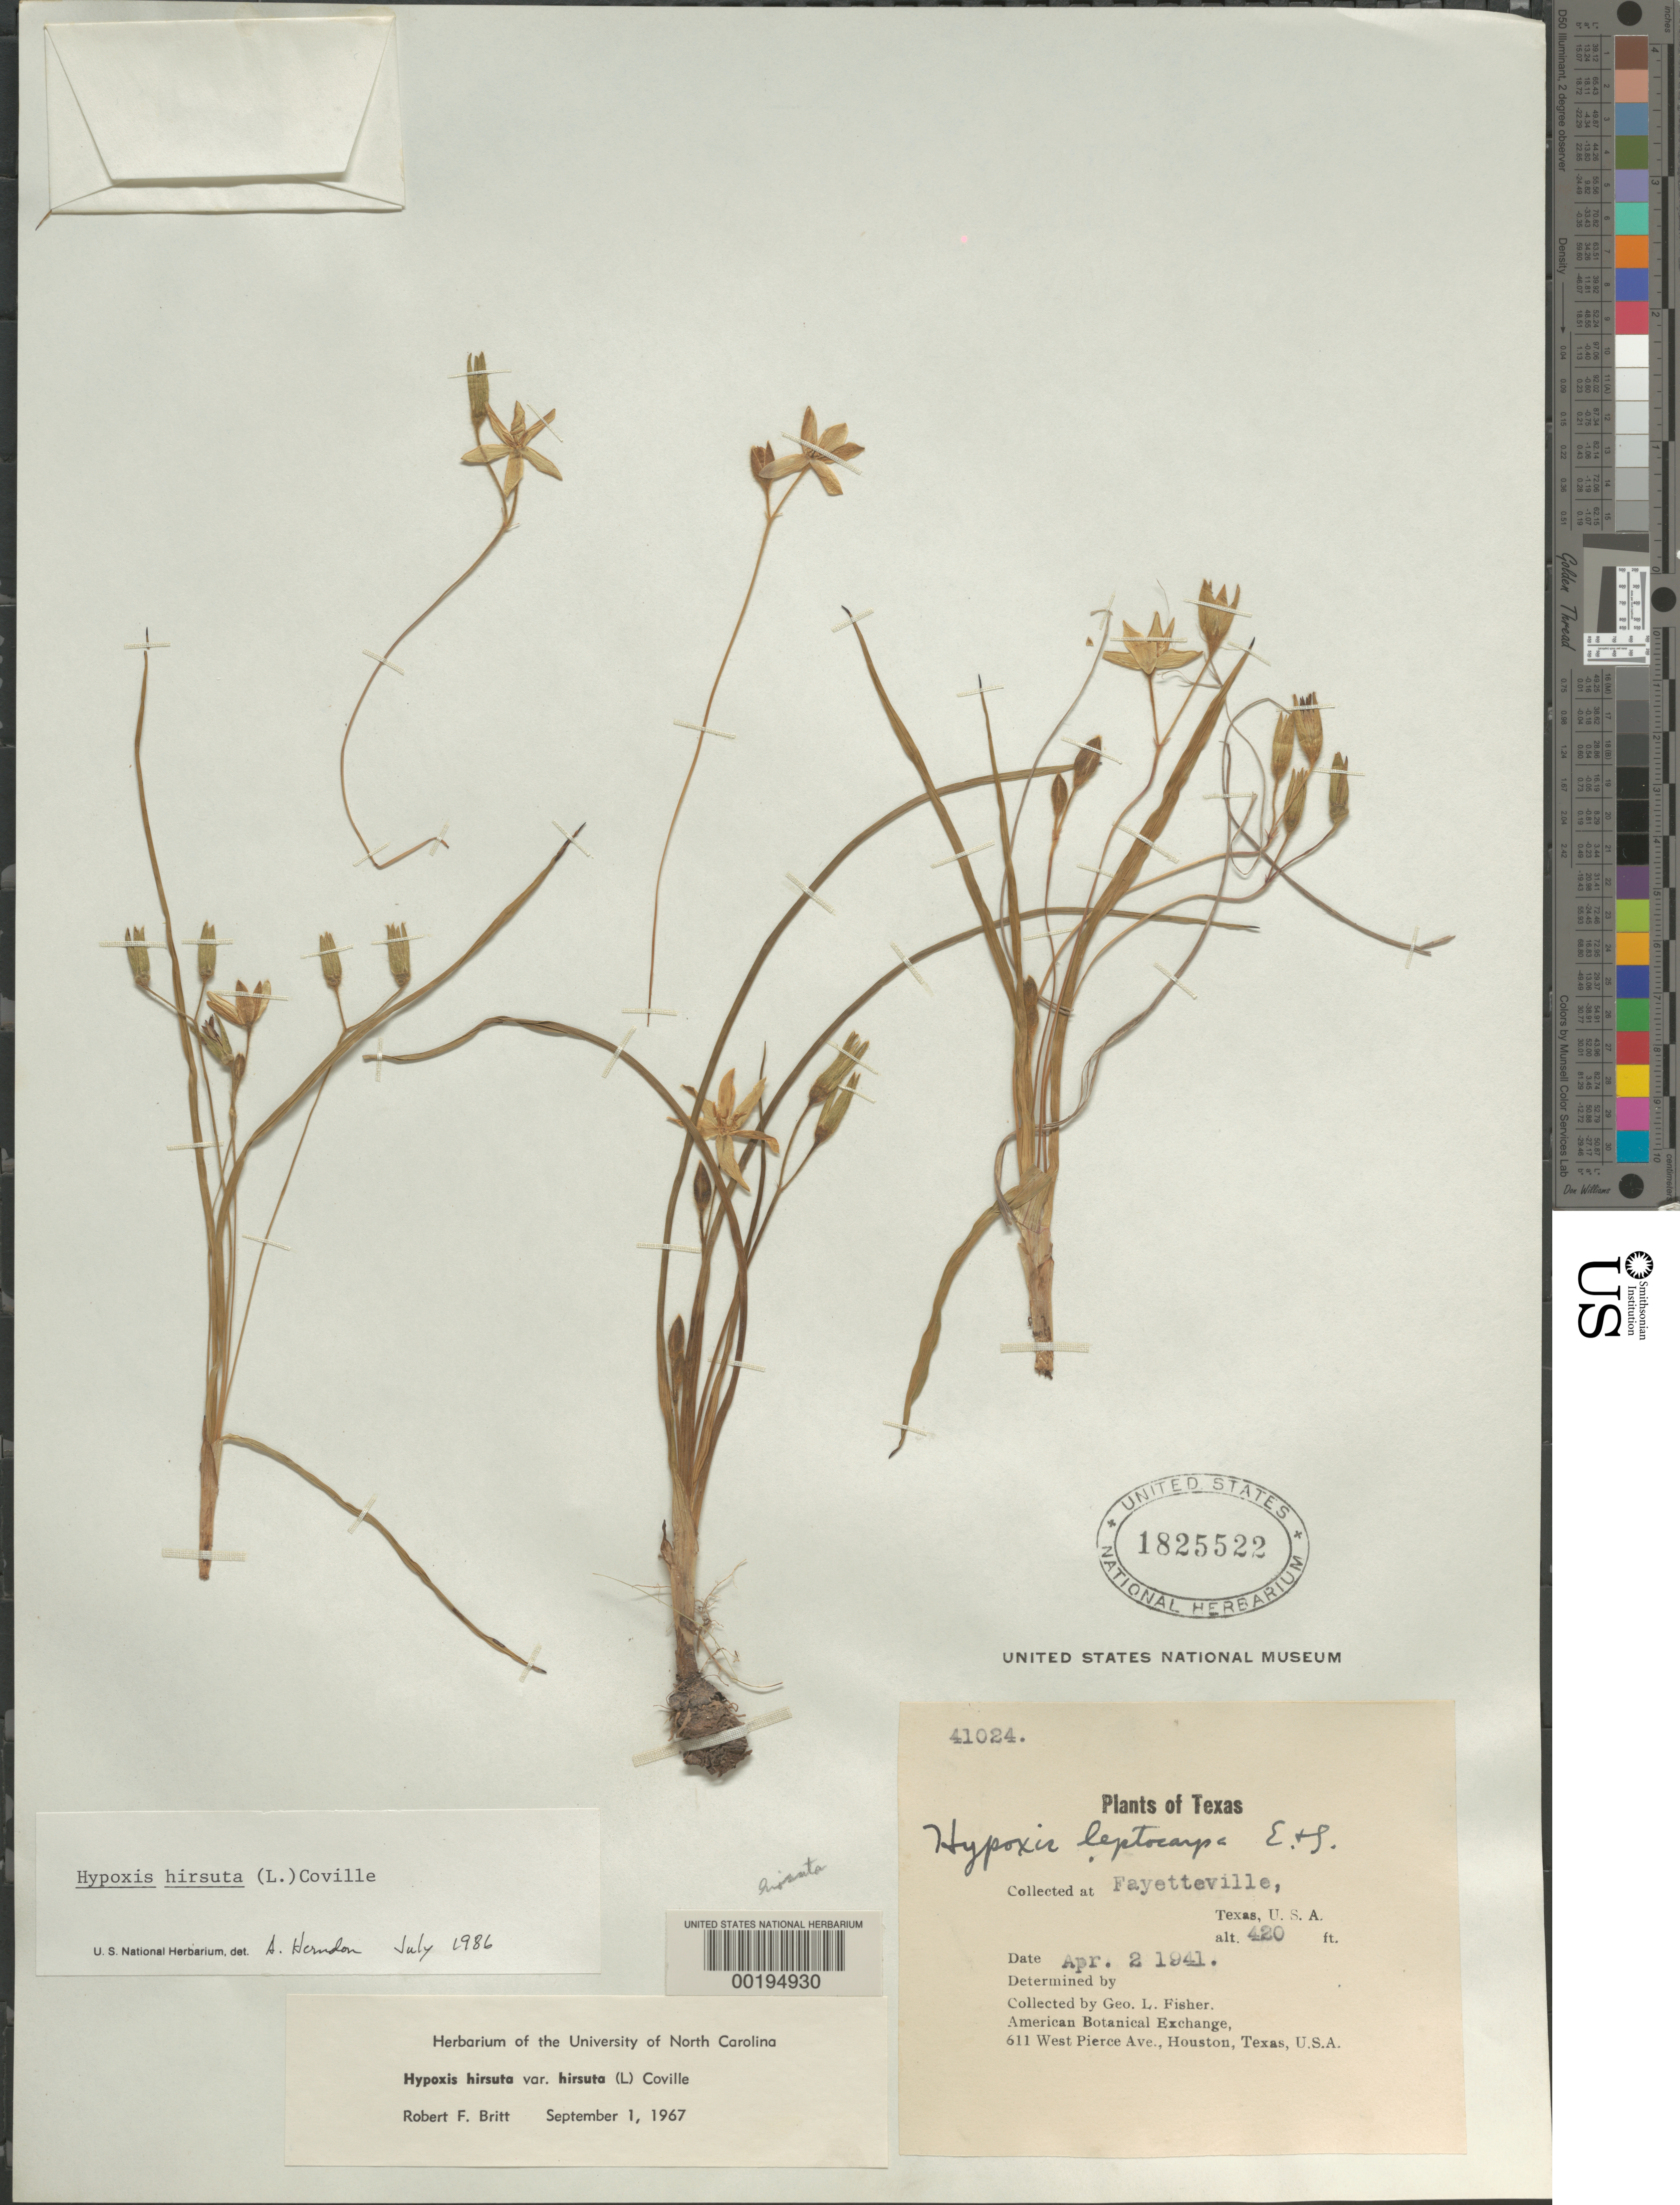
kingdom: Plantae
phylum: Tracheophyta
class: Liliopsida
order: Asparagales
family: Hypoxidaceae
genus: Hypoxis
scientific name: Hypoxis hirsuta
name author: (L.) Coville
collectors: G. L. Fisher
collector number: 41024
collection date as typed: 02 Apr 1941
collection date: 1941-04-02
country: United States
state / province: Texas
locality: Fayetteville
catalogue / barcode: US 1825522